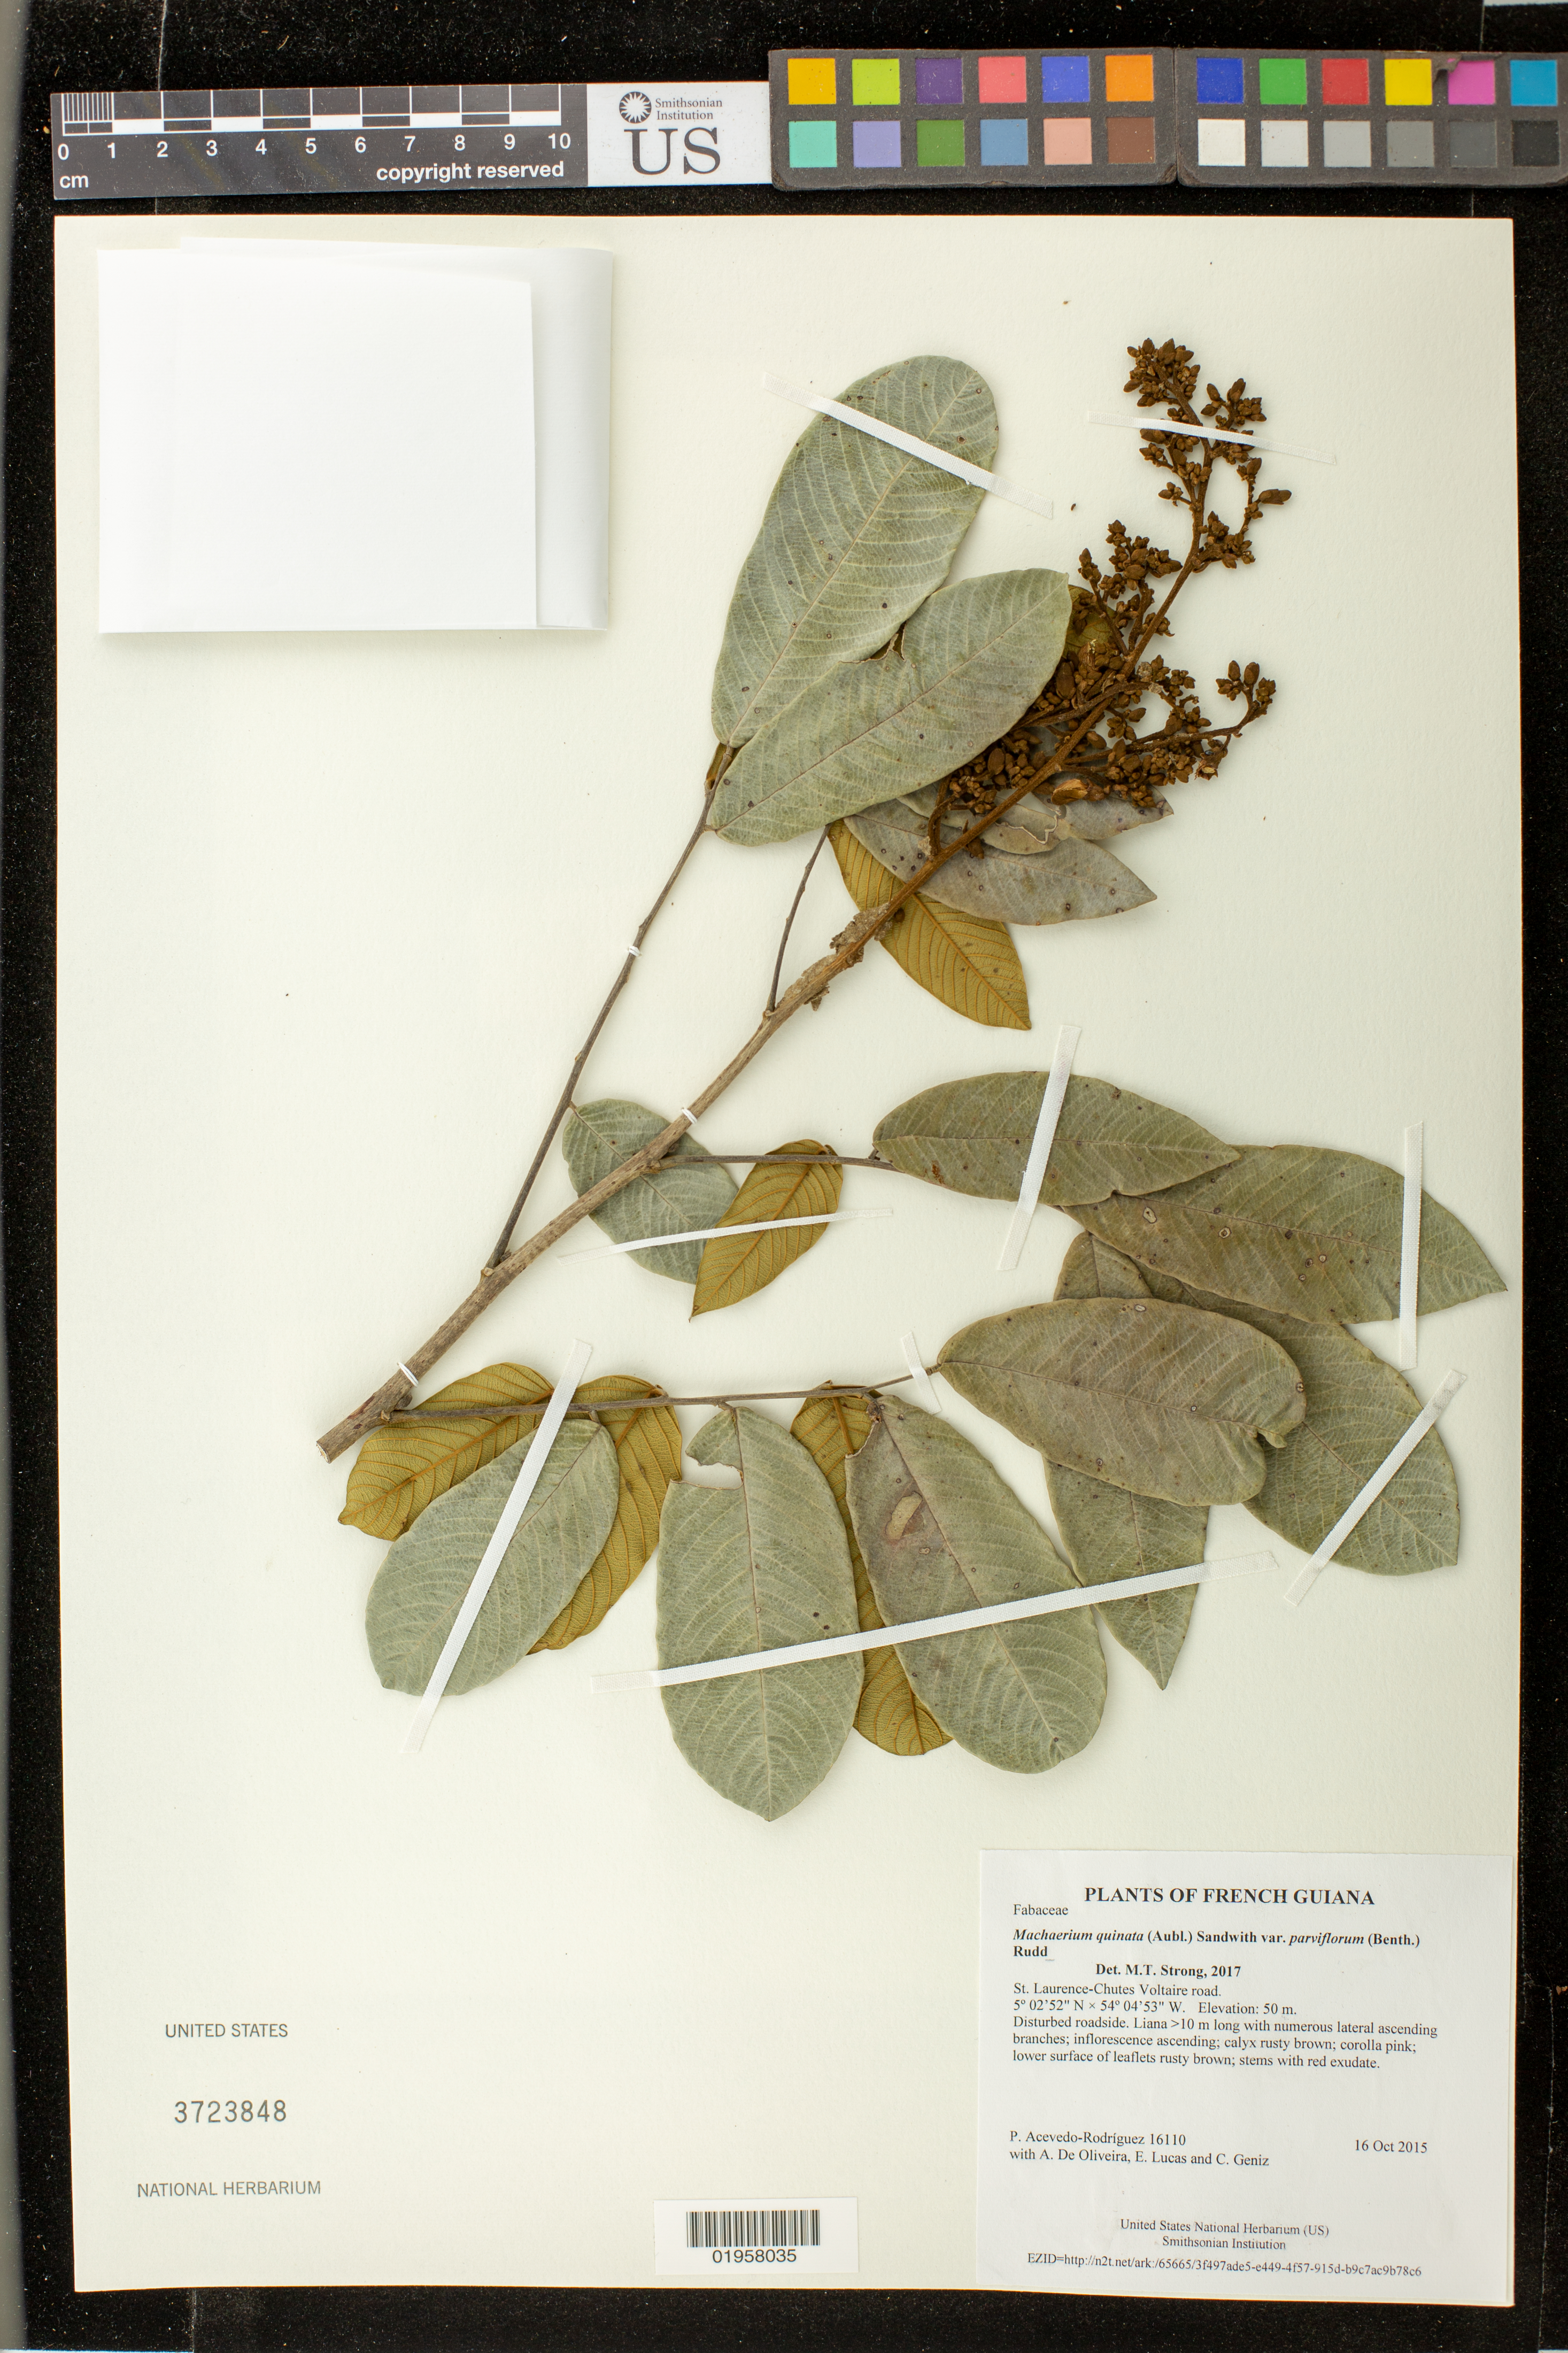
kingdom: Plantae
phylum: Tracheophyta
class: Magnoliopsida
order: Fabales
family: Fabaceae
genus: Machaerium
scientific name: Machaerium quinatum var. parviflorum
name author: (Benth.) Rudd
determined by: Strong, M. T., (US), Smithsonian Institution - National Museum of Natural History (UNITED STATES)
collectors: P. Acevedo-Rodr., A. De Oliveira, E. Lucas & C. Geniz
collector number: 16110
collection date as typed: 16 October 2015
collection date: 2015-10-16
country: French Guiana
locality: St. Laurence-Chutes Voltaire road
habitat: Disturbed roadside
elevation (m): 50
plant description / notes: US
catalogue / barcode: US 3723848